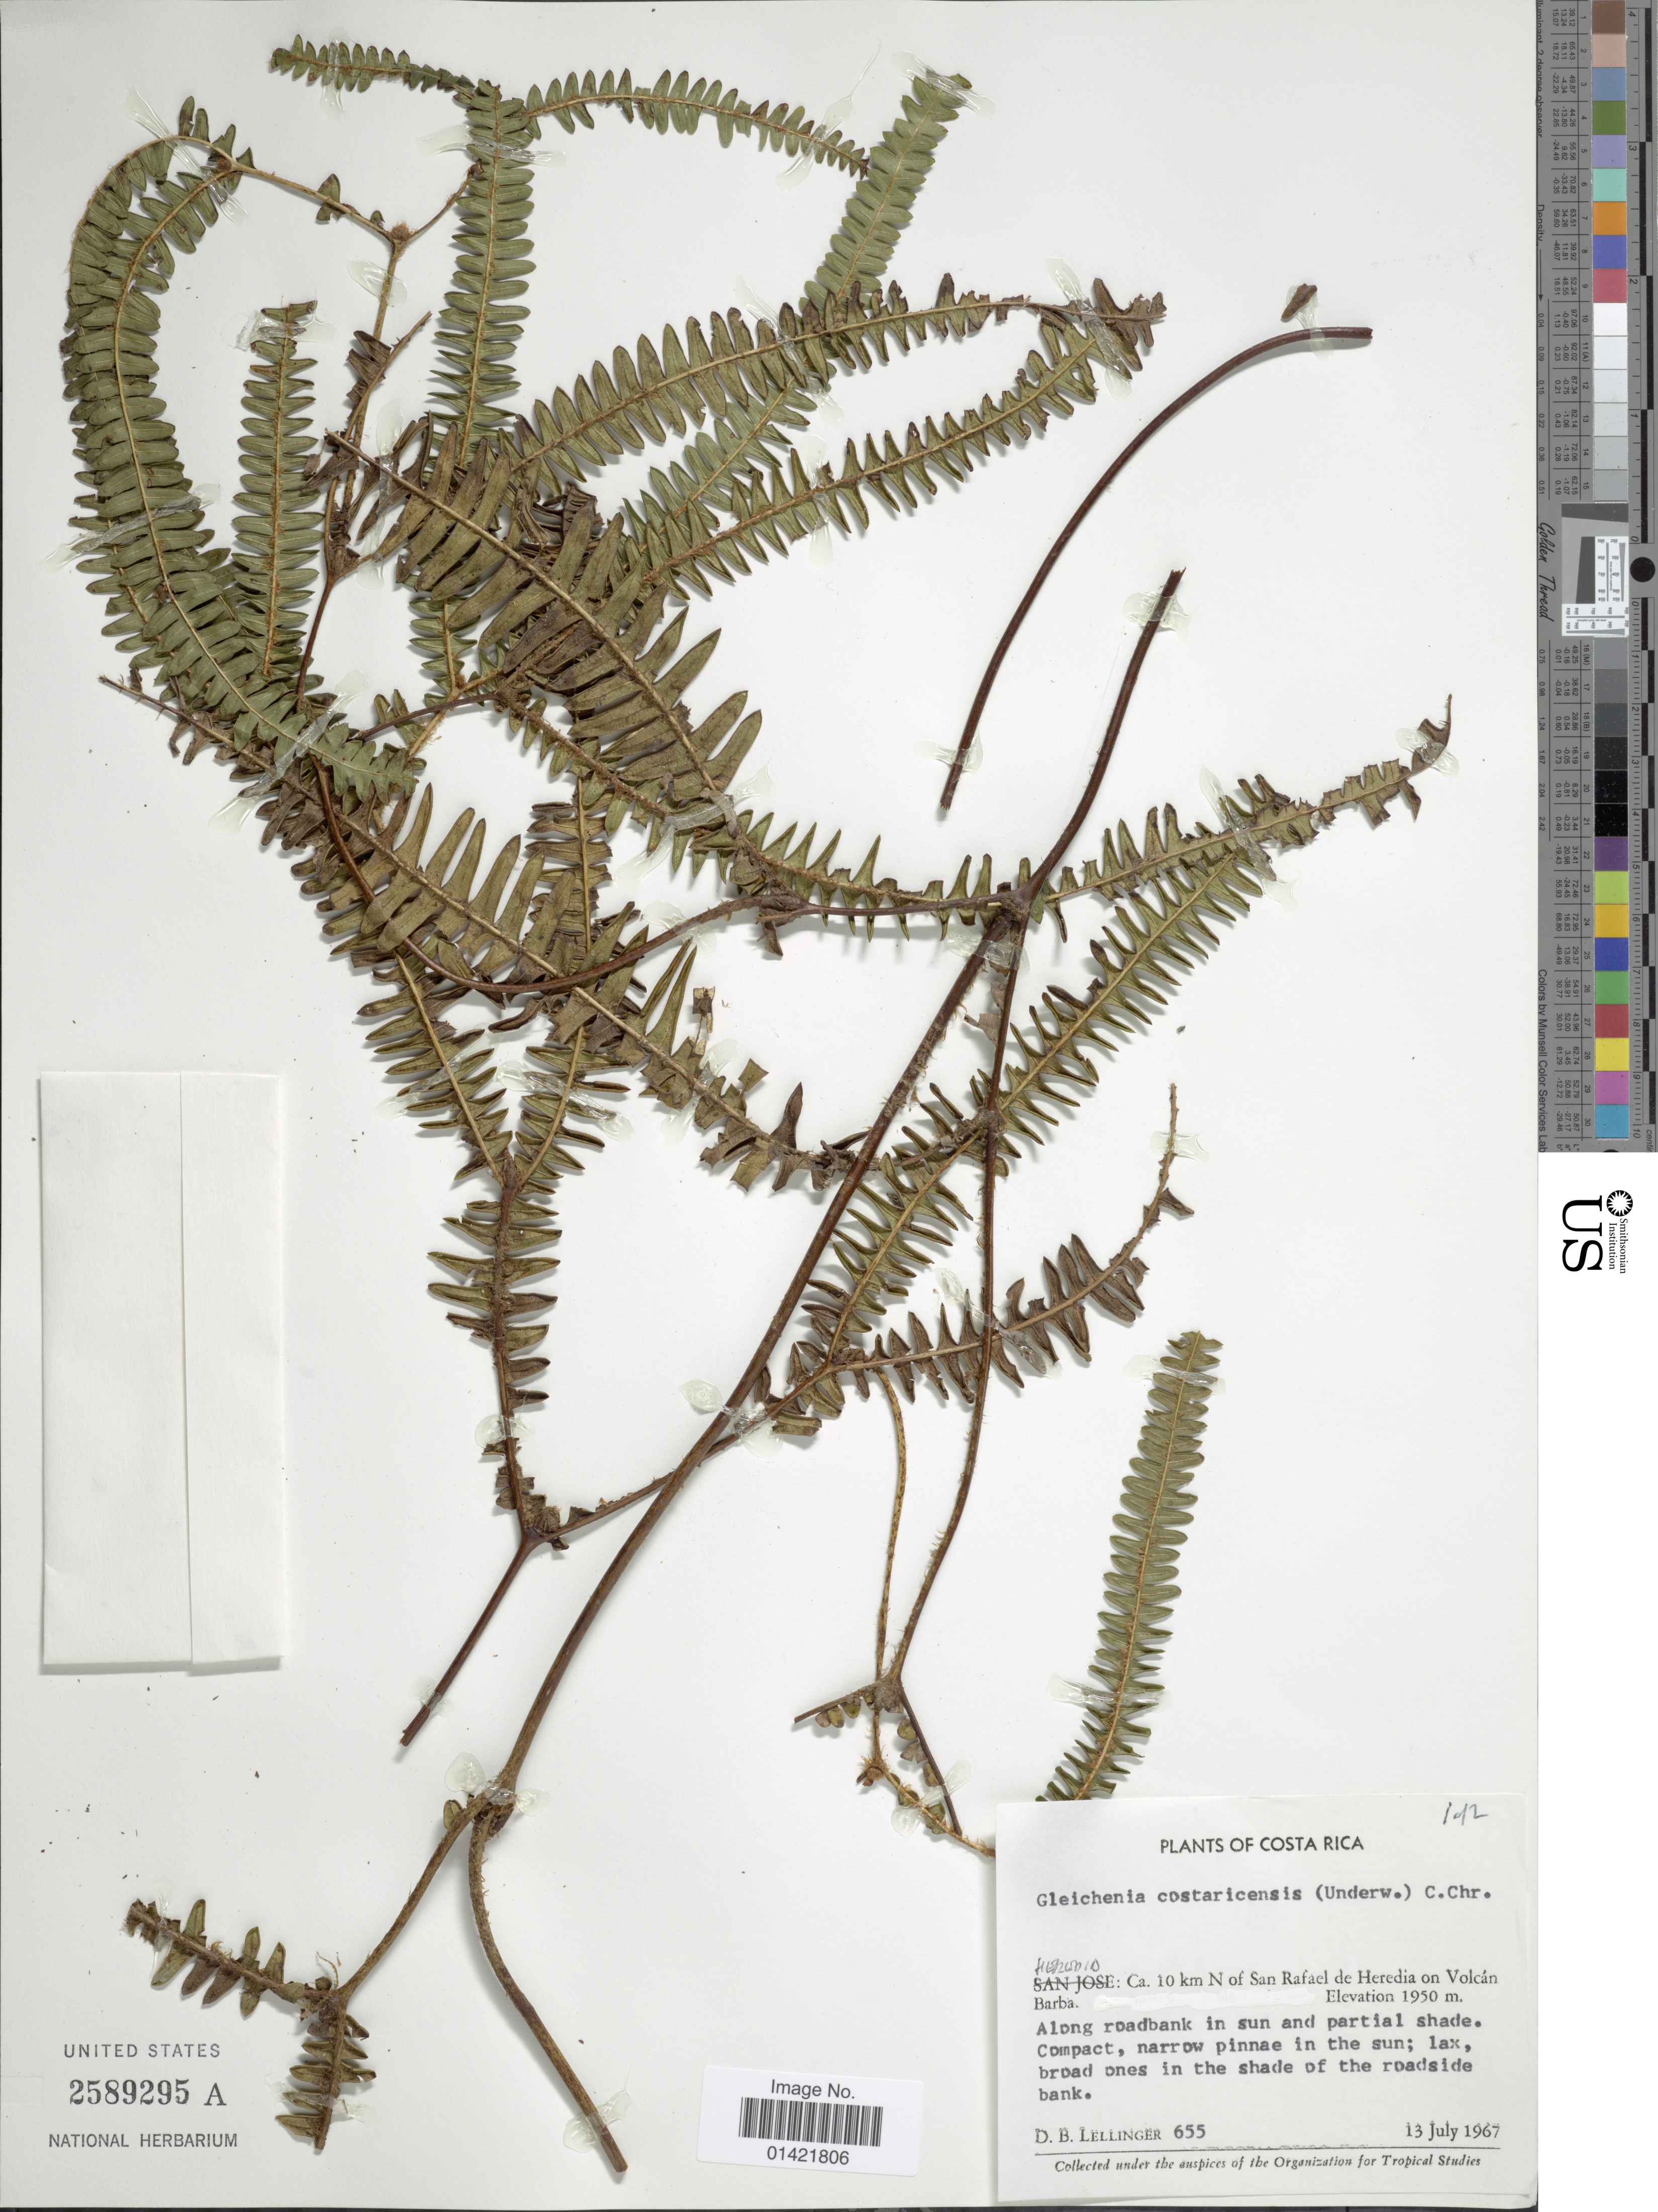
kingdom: Plantae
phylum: Tracheophyta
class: Polypodiopsida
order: Gleicheniales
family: Gleicheniaceae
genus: Sticherus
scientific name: Sticherus revolutus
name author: (Kunth) Ching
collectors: D. B. Lellinger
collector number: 655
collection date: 1967-07-13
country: Costa Rica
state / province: Heredia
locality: Ca. 10 km N of San Rafael de Heredia on Volcan Barba. Along roadbank.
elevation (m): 1950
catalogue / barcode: US 2589295A